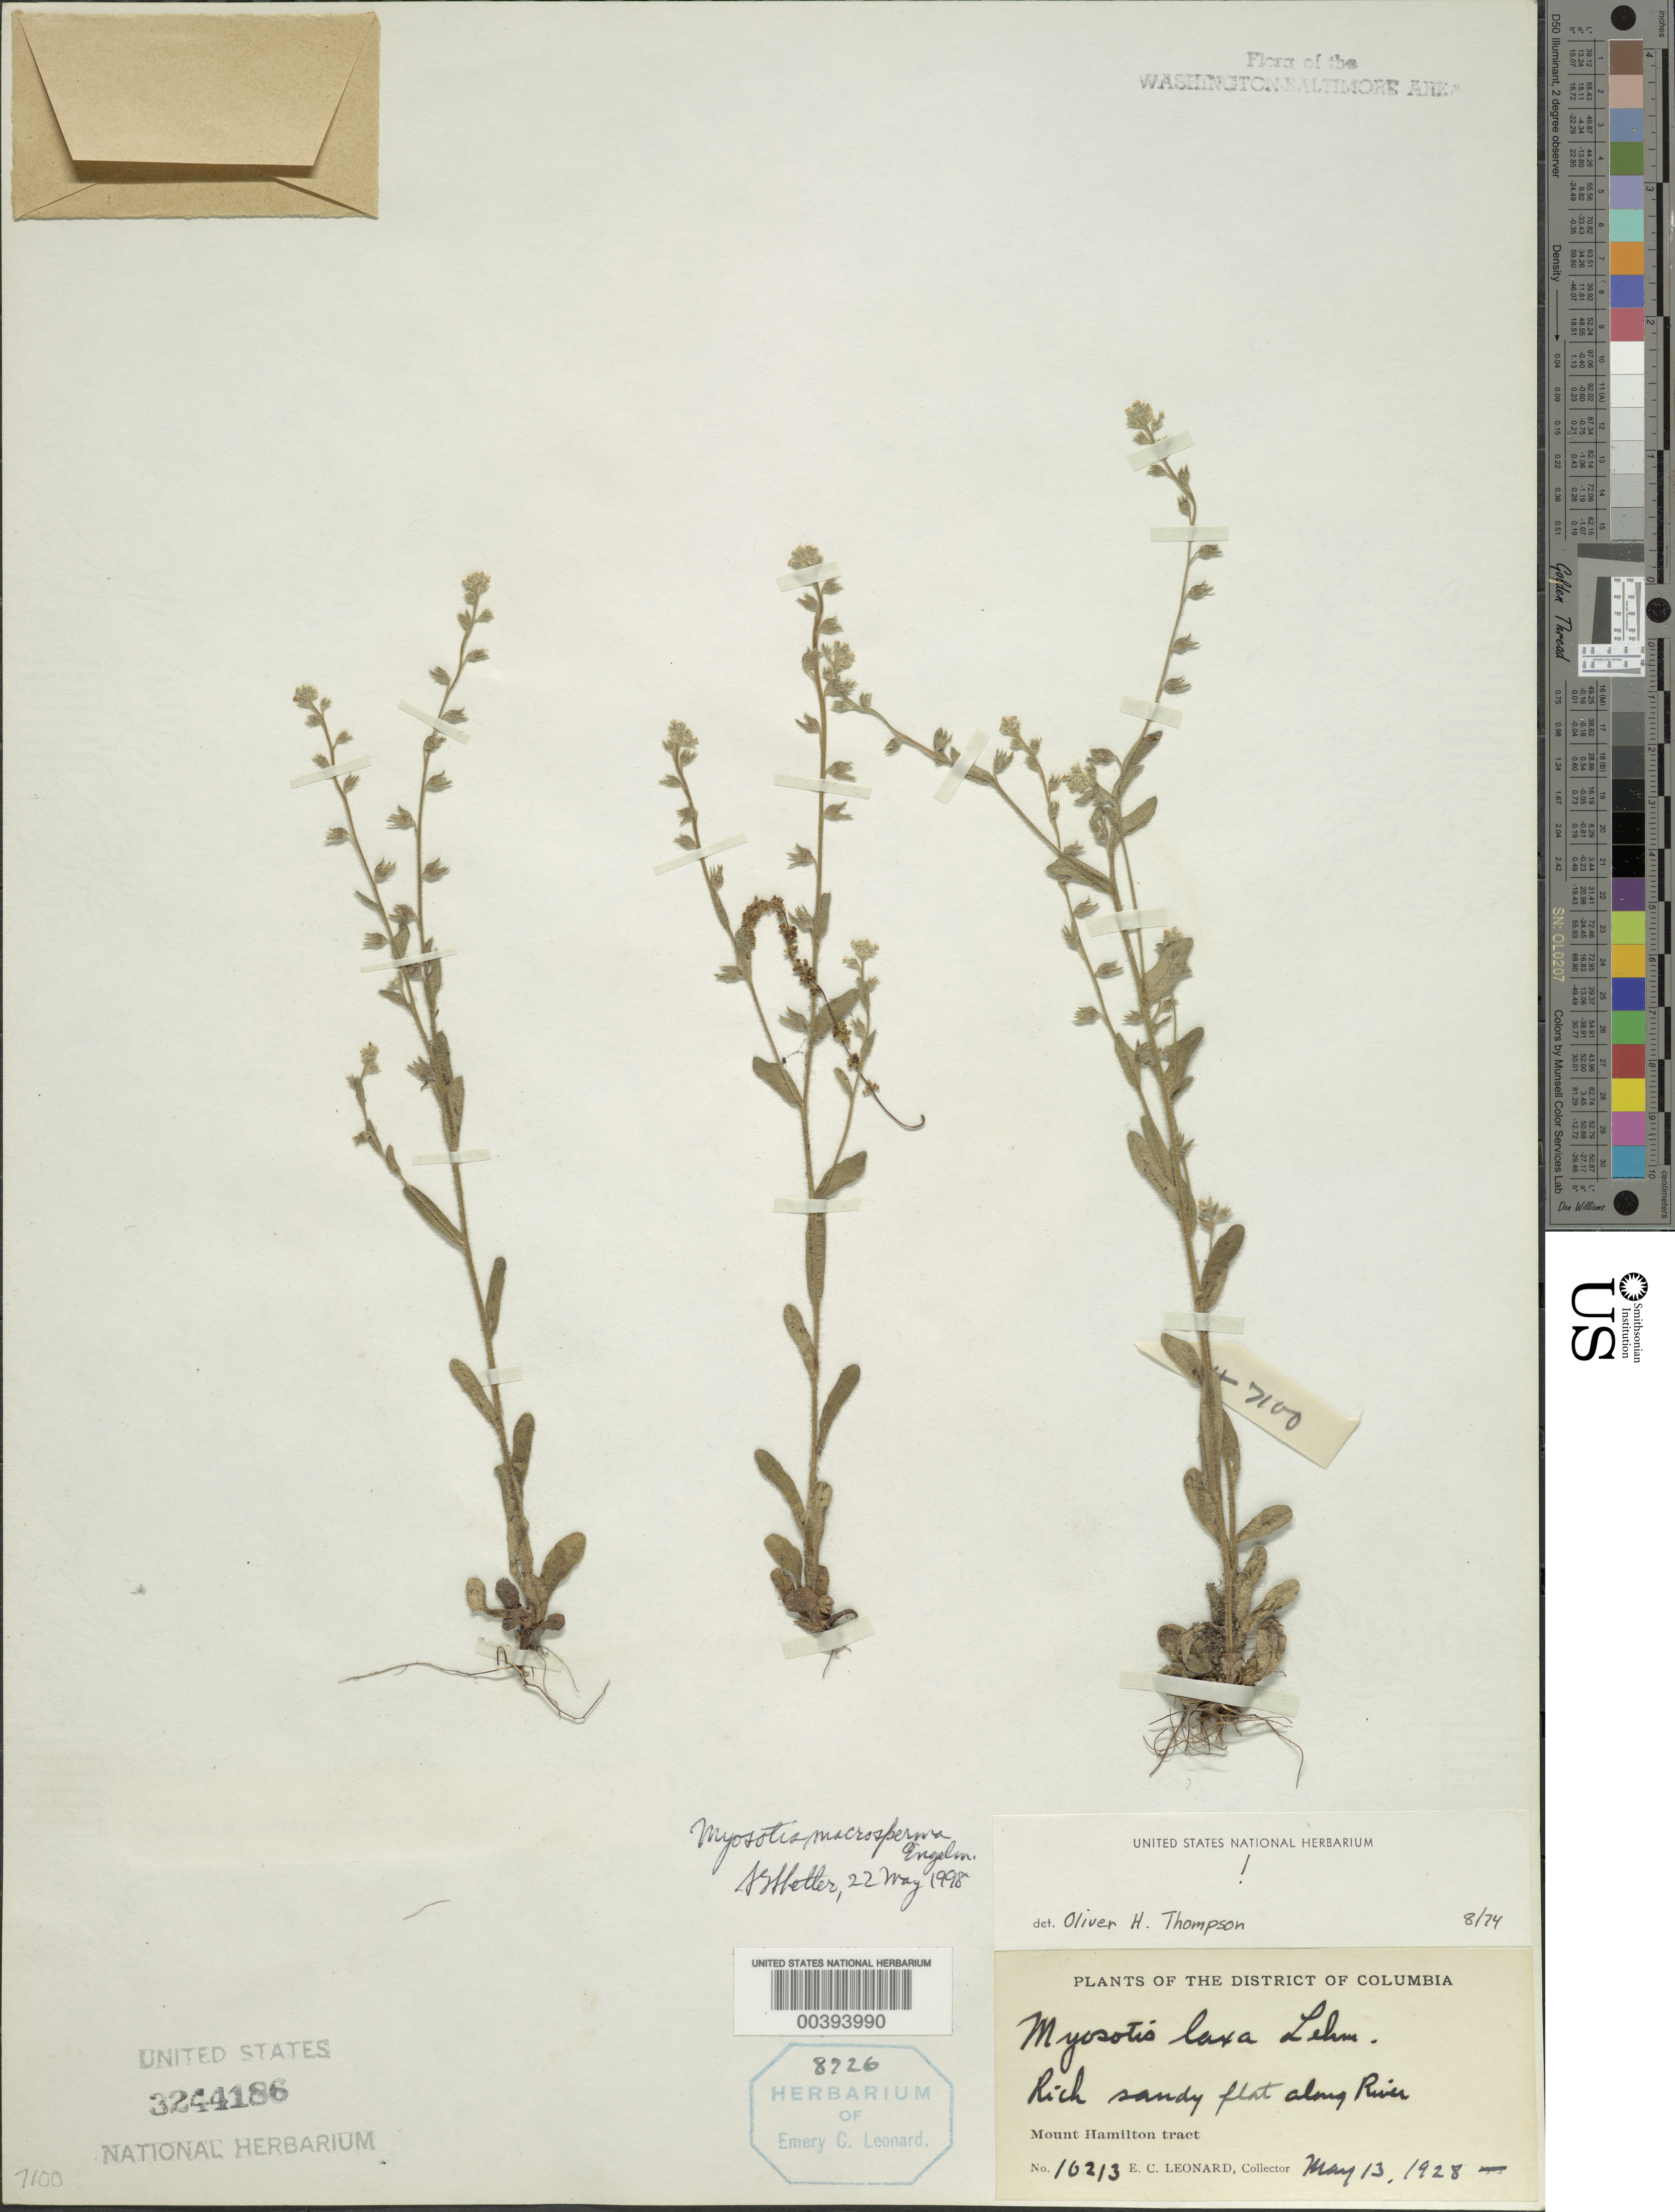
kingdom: Plantae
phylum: Tracheophyta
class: Magnoliopsida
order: Boraginales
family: Boraginaceae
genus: Myosotis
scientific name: Myosotis verna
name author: Nutt.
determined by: Goldman, Doug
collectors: E. C. Leonard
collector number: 10213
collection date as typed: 13 May 1928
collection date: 1928-05-13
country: United States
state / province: District of Columbia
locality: Mount Hamilton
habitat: Rich, sandy flat along River.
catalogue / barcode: US 3244186